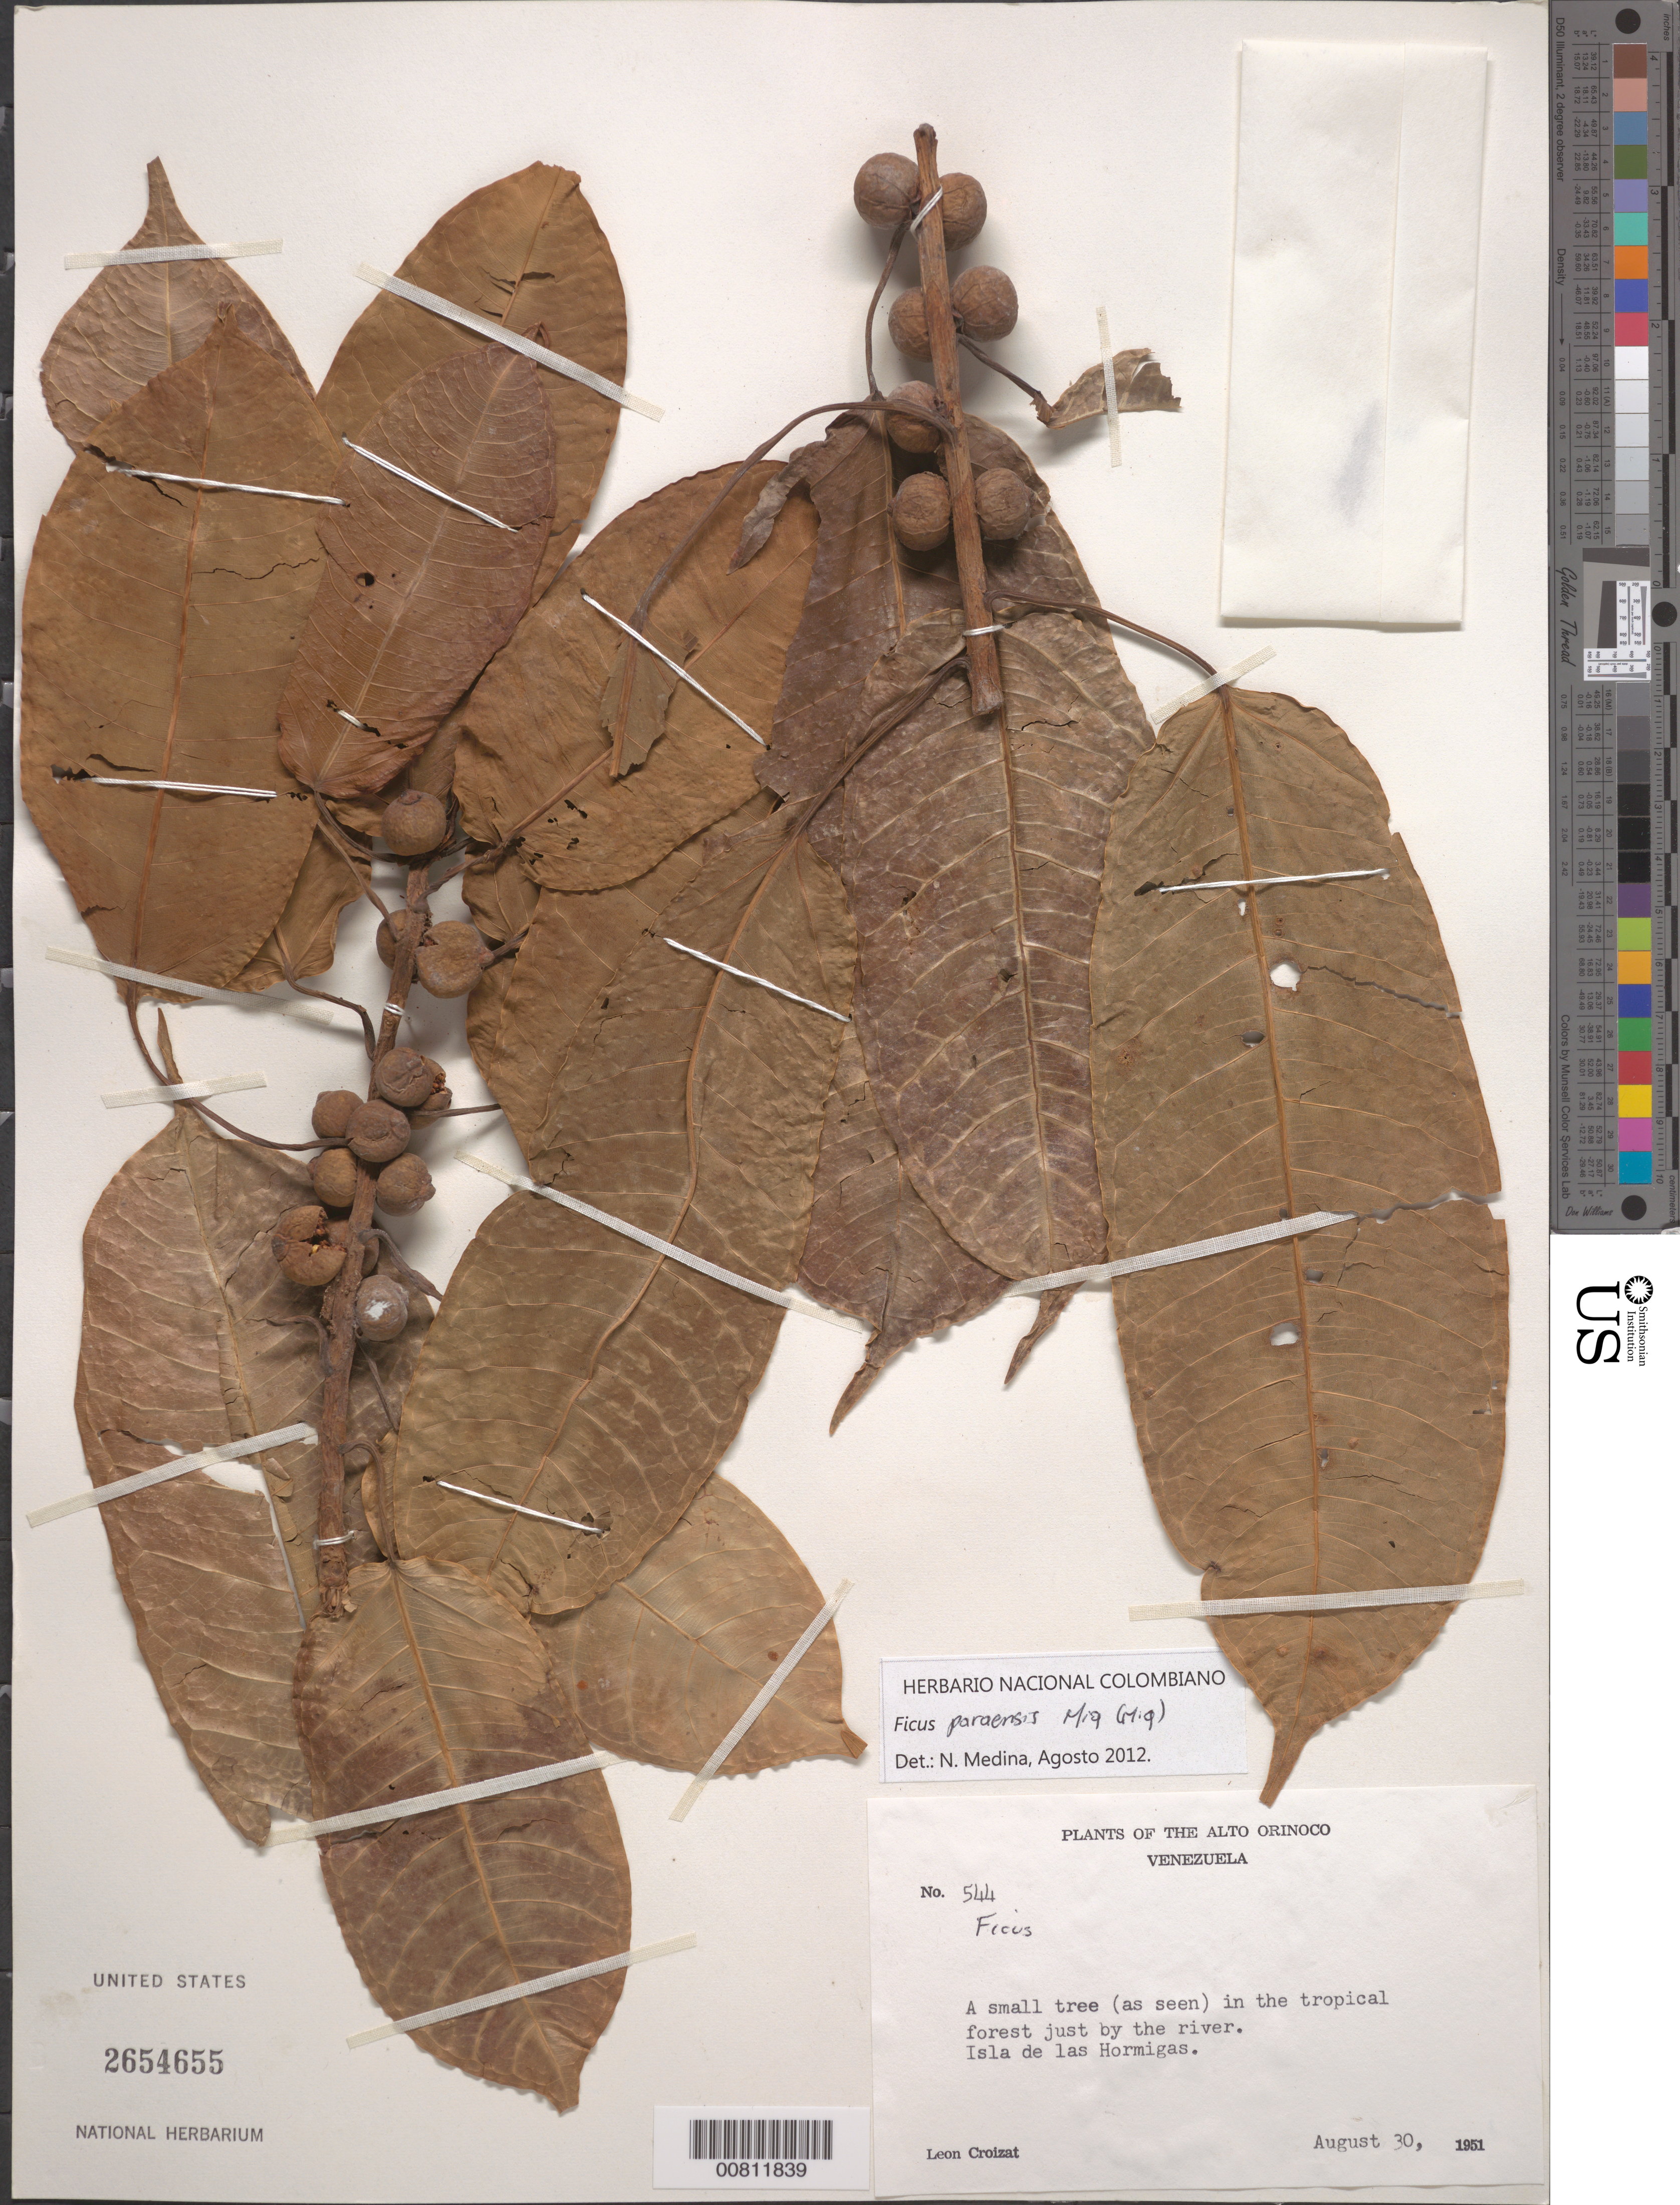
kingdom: Plantae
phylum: Tracheophyta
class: Magnoliopsida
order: Rosales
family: Moraceae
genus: Ficus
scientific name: Ficus paraensis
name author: (Miq.) Miq.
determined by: Medina, N.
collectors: L. C. M. Croizat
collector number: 544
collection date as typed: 30-Aug-51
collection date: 1951-08-30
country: Venezuela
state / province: Amazonas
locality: Alto Orinoco, Isla de las Hormigas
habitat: Tropical forest just by the river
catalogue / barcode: US 2654655